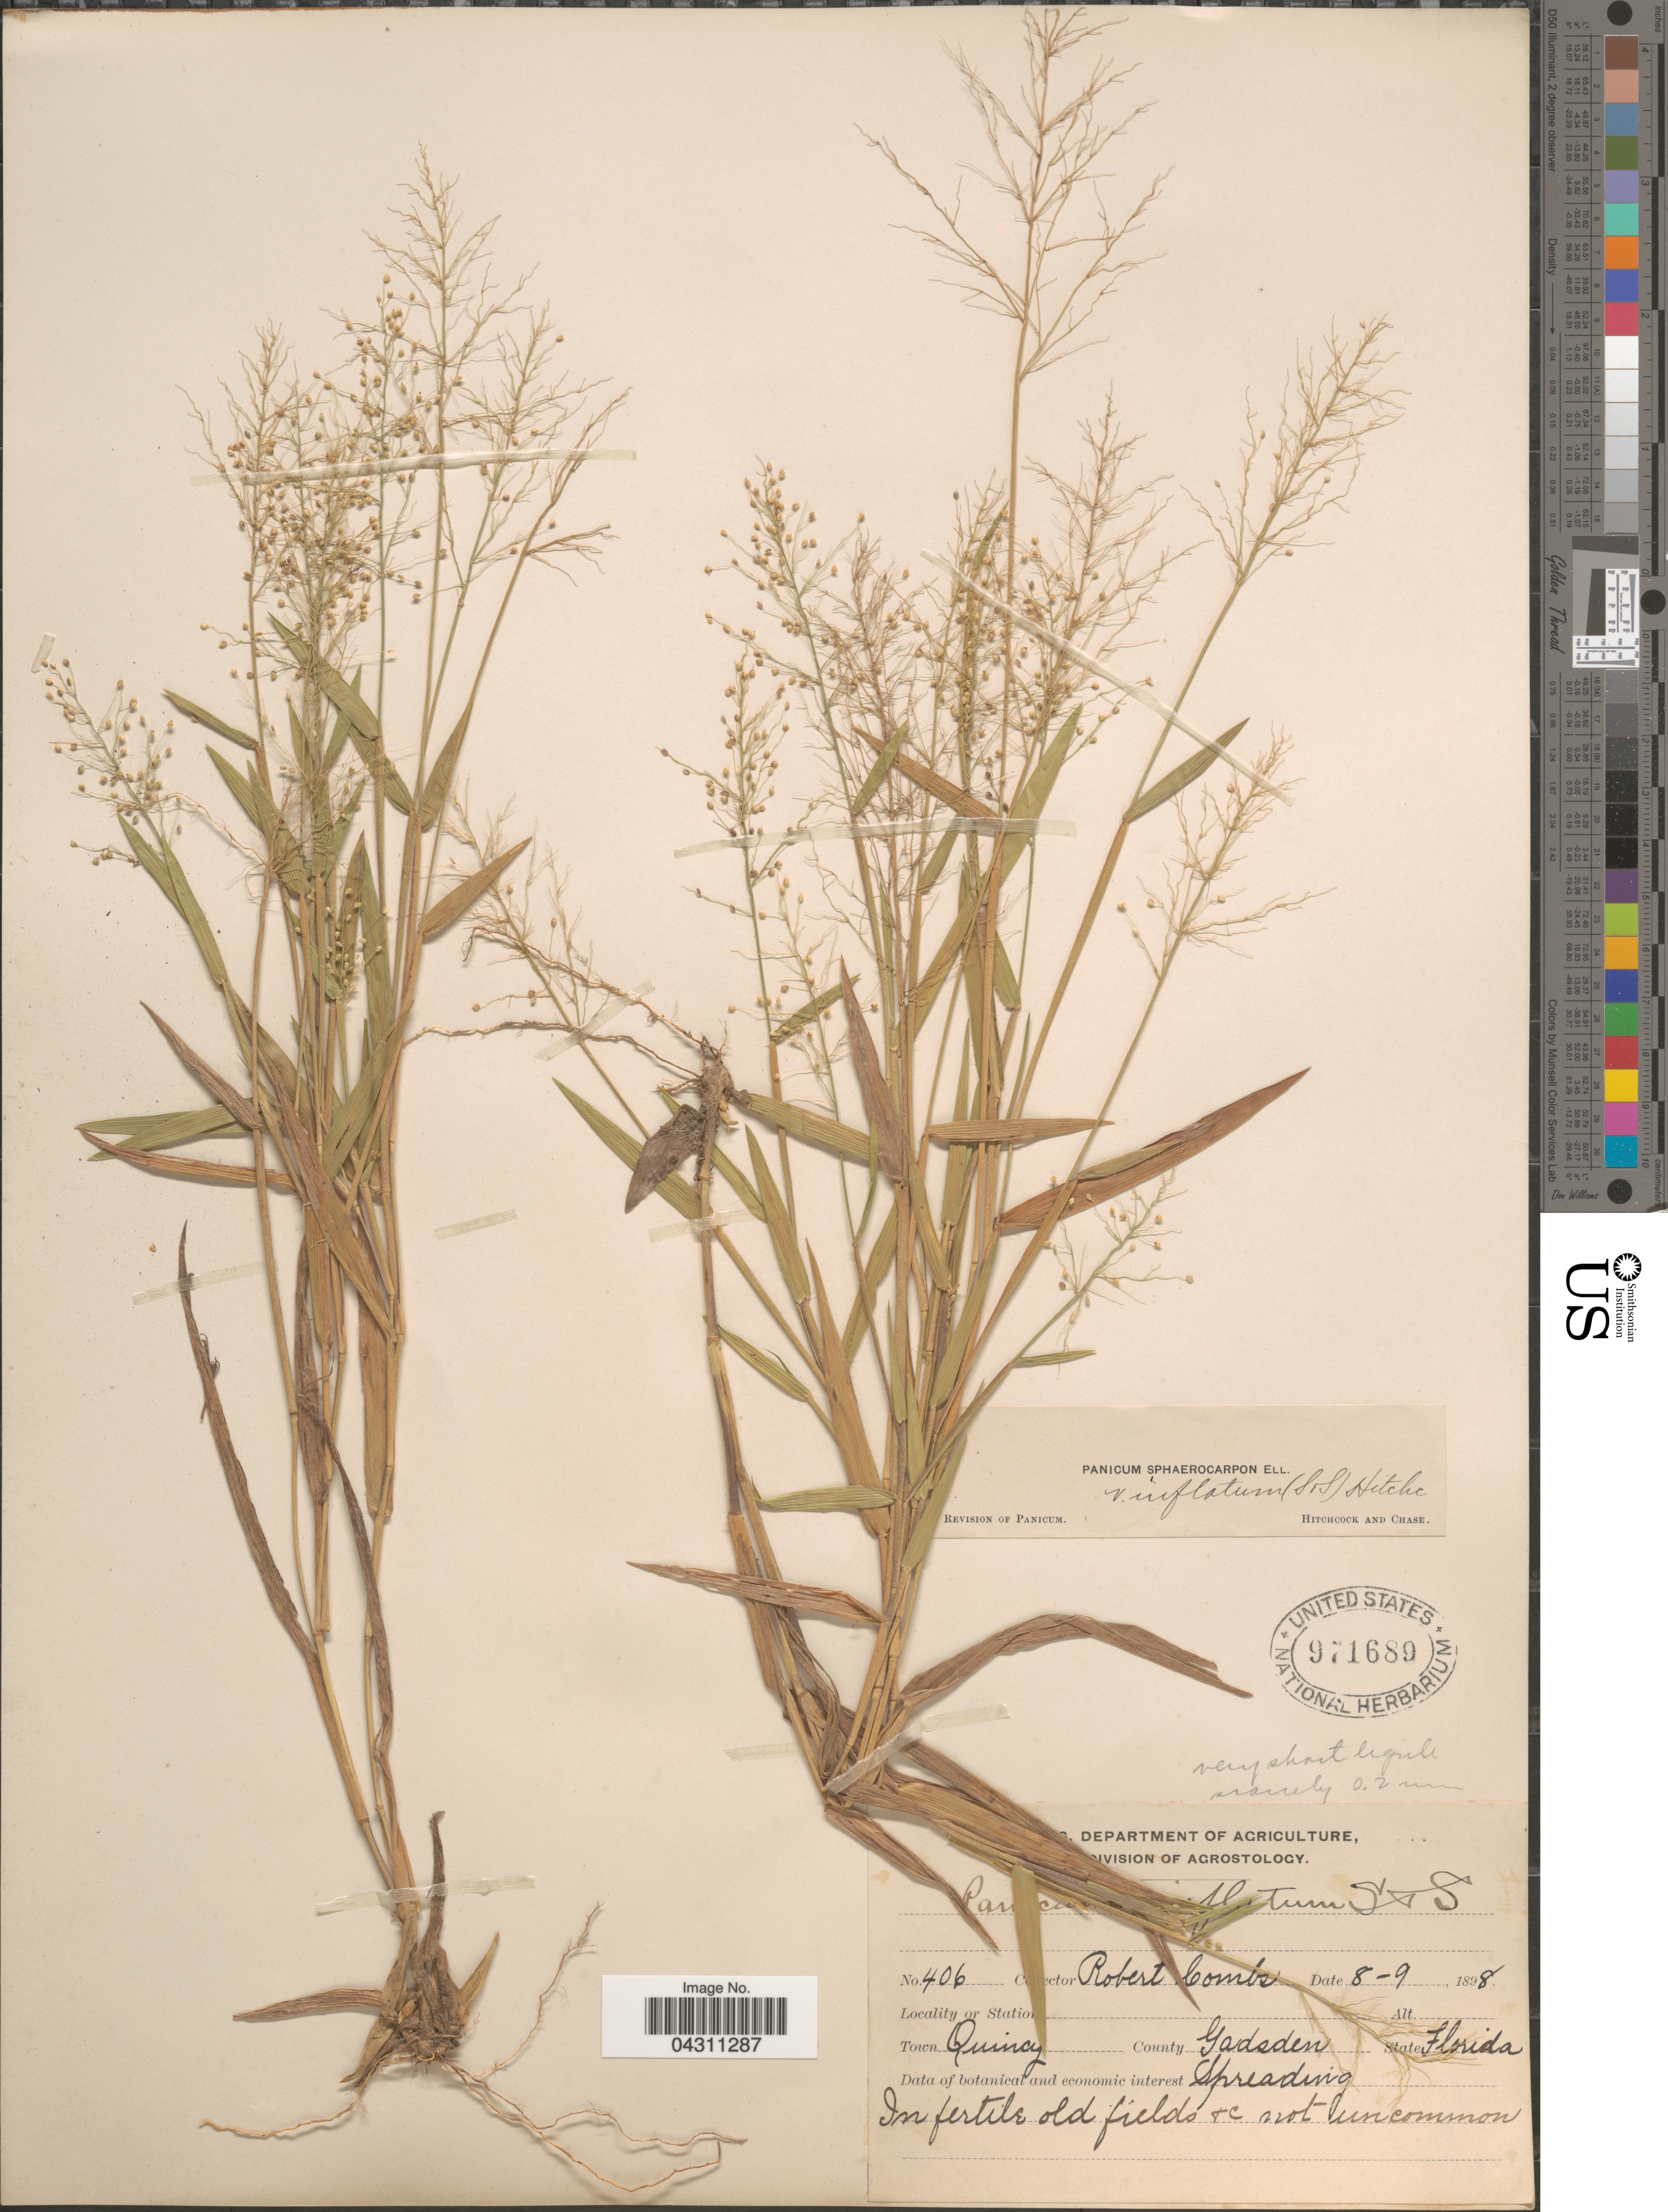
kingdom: Plantae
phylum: Tracheophyta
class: Liliopsida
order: Poales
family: Poaceae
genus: Dichanthelium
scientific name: Dichanthelium sphaerocarpon var. sphaerocarpon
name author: (Elliott) Gould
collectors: R. Combs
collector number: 406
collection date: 1898-08-09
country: United States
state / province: Florida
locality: Town Quincy. County Gadsden.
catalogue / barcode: US 971689